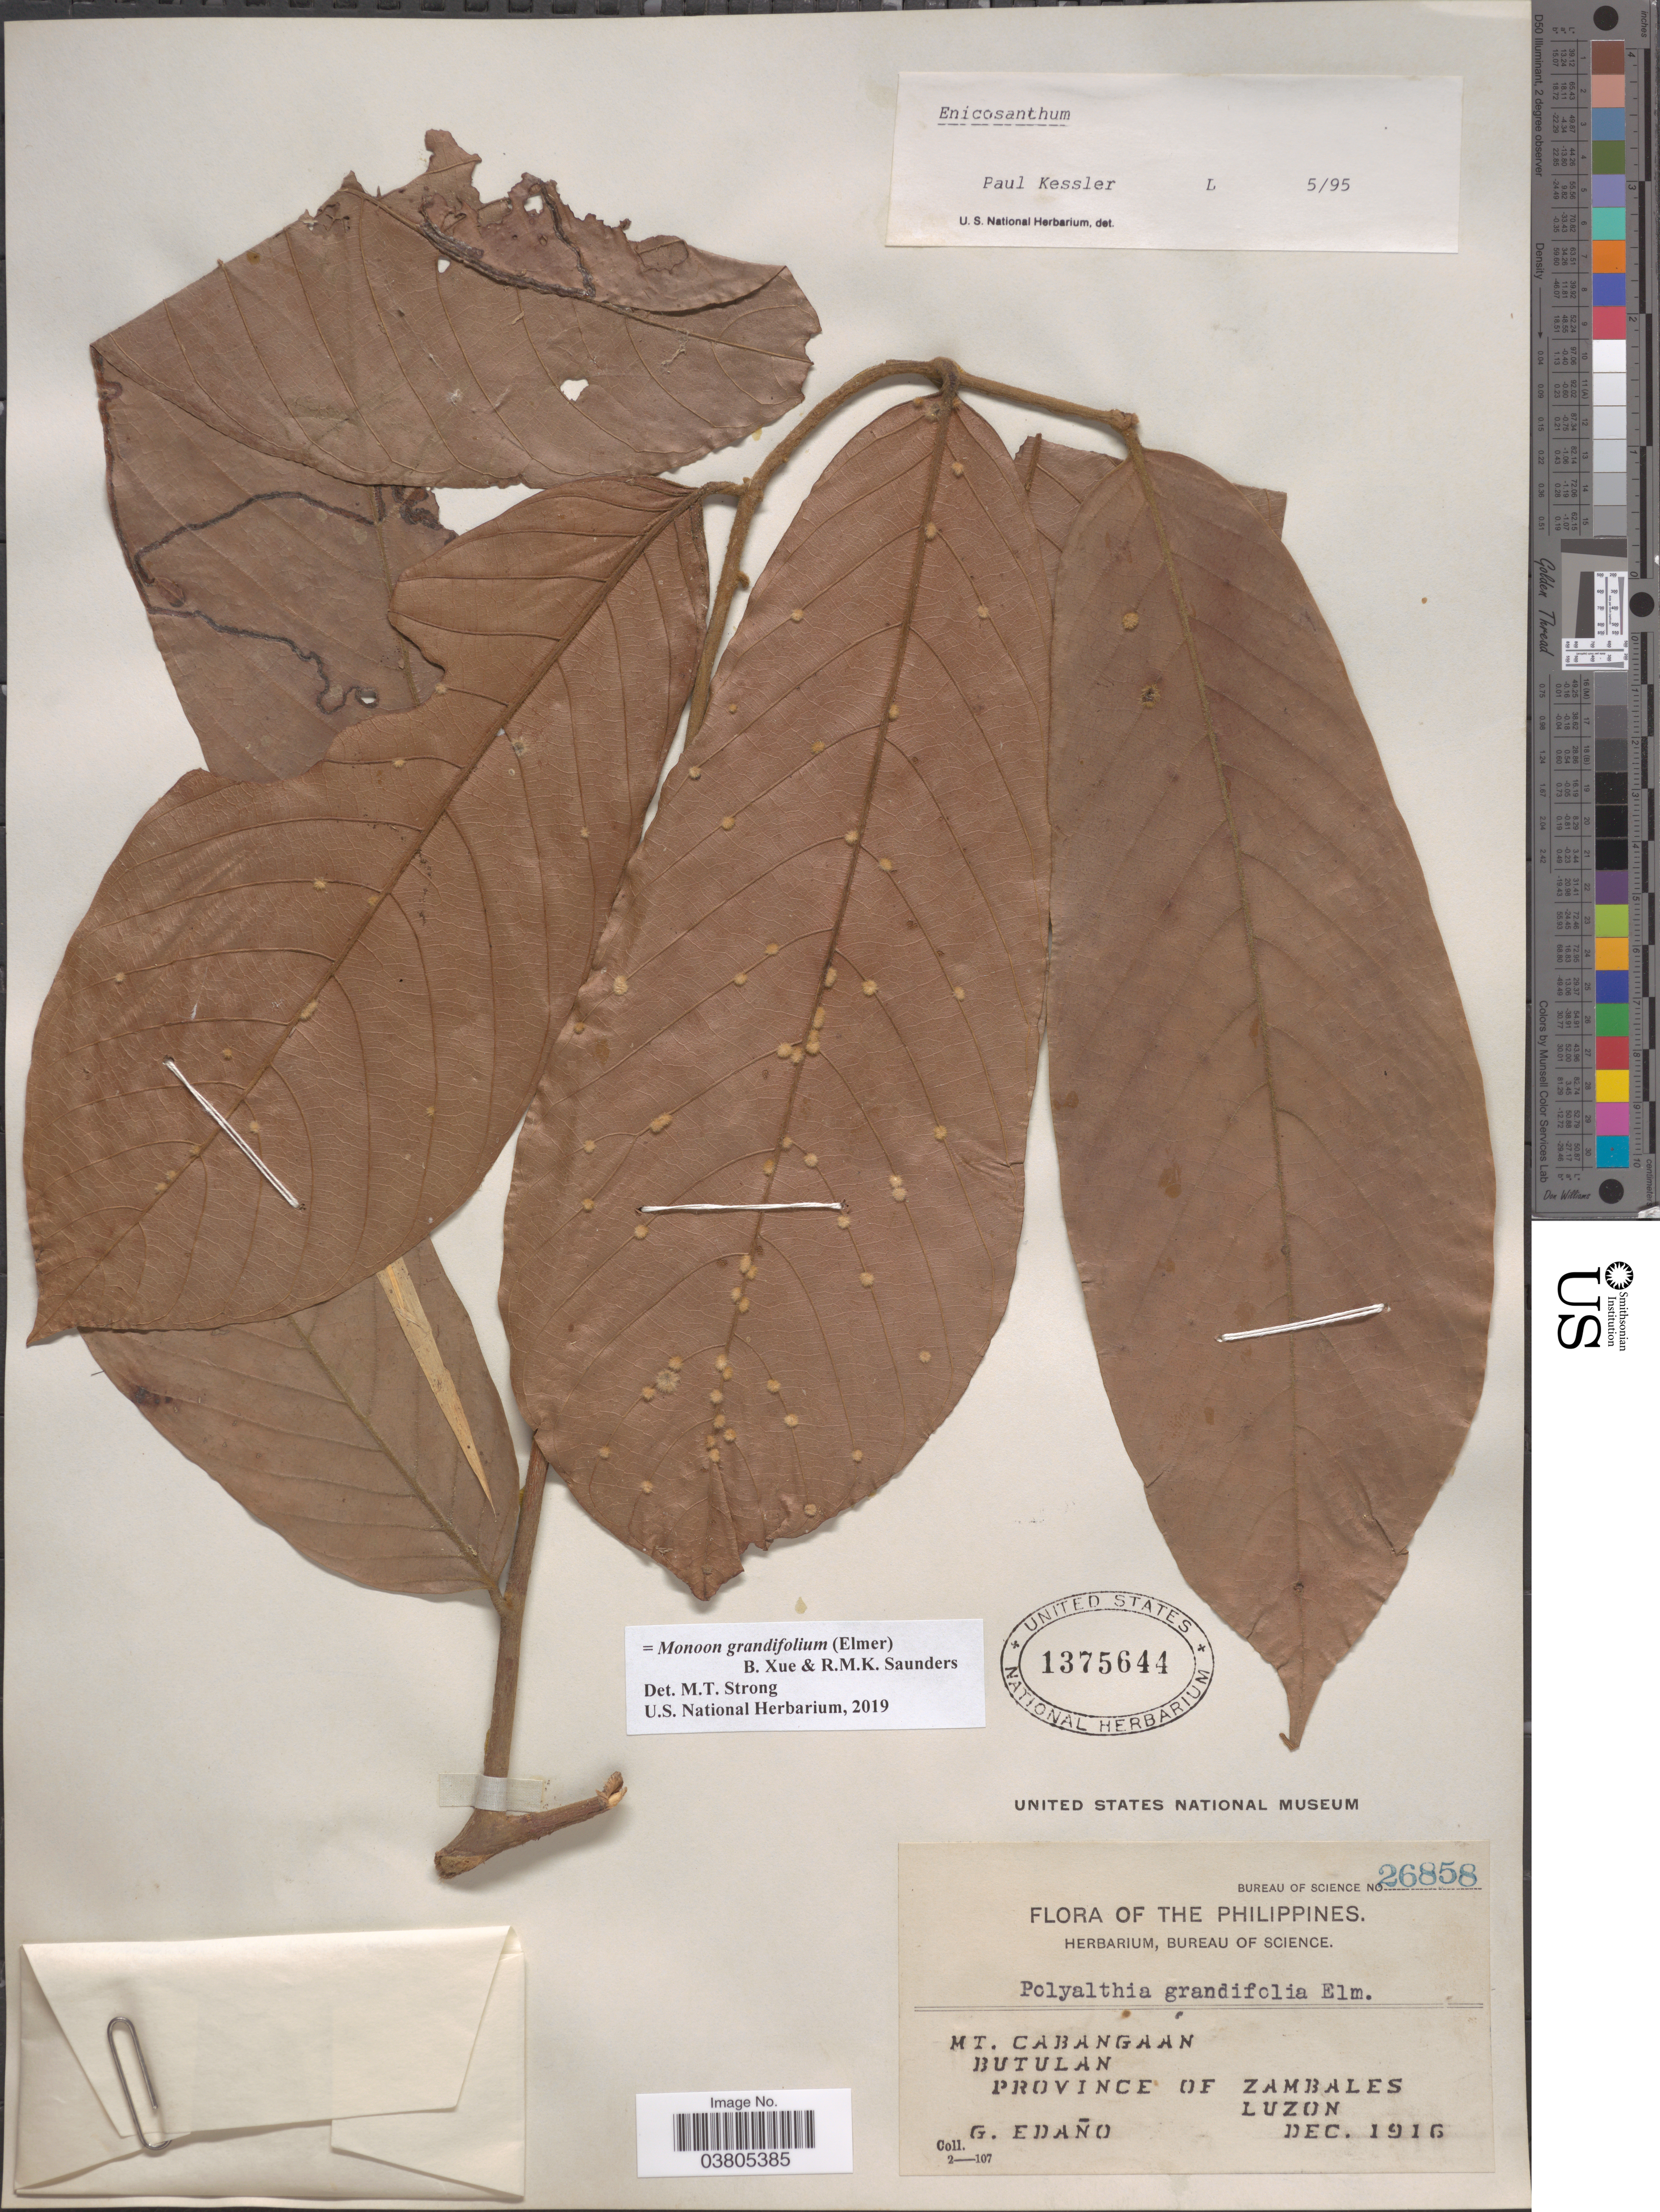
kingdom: Plantae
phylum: Tracheophyta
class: Magnoliopsida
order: Magnoliales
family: Annonaceae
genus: Monoon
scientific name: Monoon grandifolium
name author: (Elmer) B. Xue & R.M.K. Saunders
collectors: G. Edaño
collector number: Bureau of Science 26858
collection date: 1916-12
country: Philippines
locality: Mt. Cabangaan. Butulan. Province of Zambales, Luzon.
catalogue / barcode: US 1375644